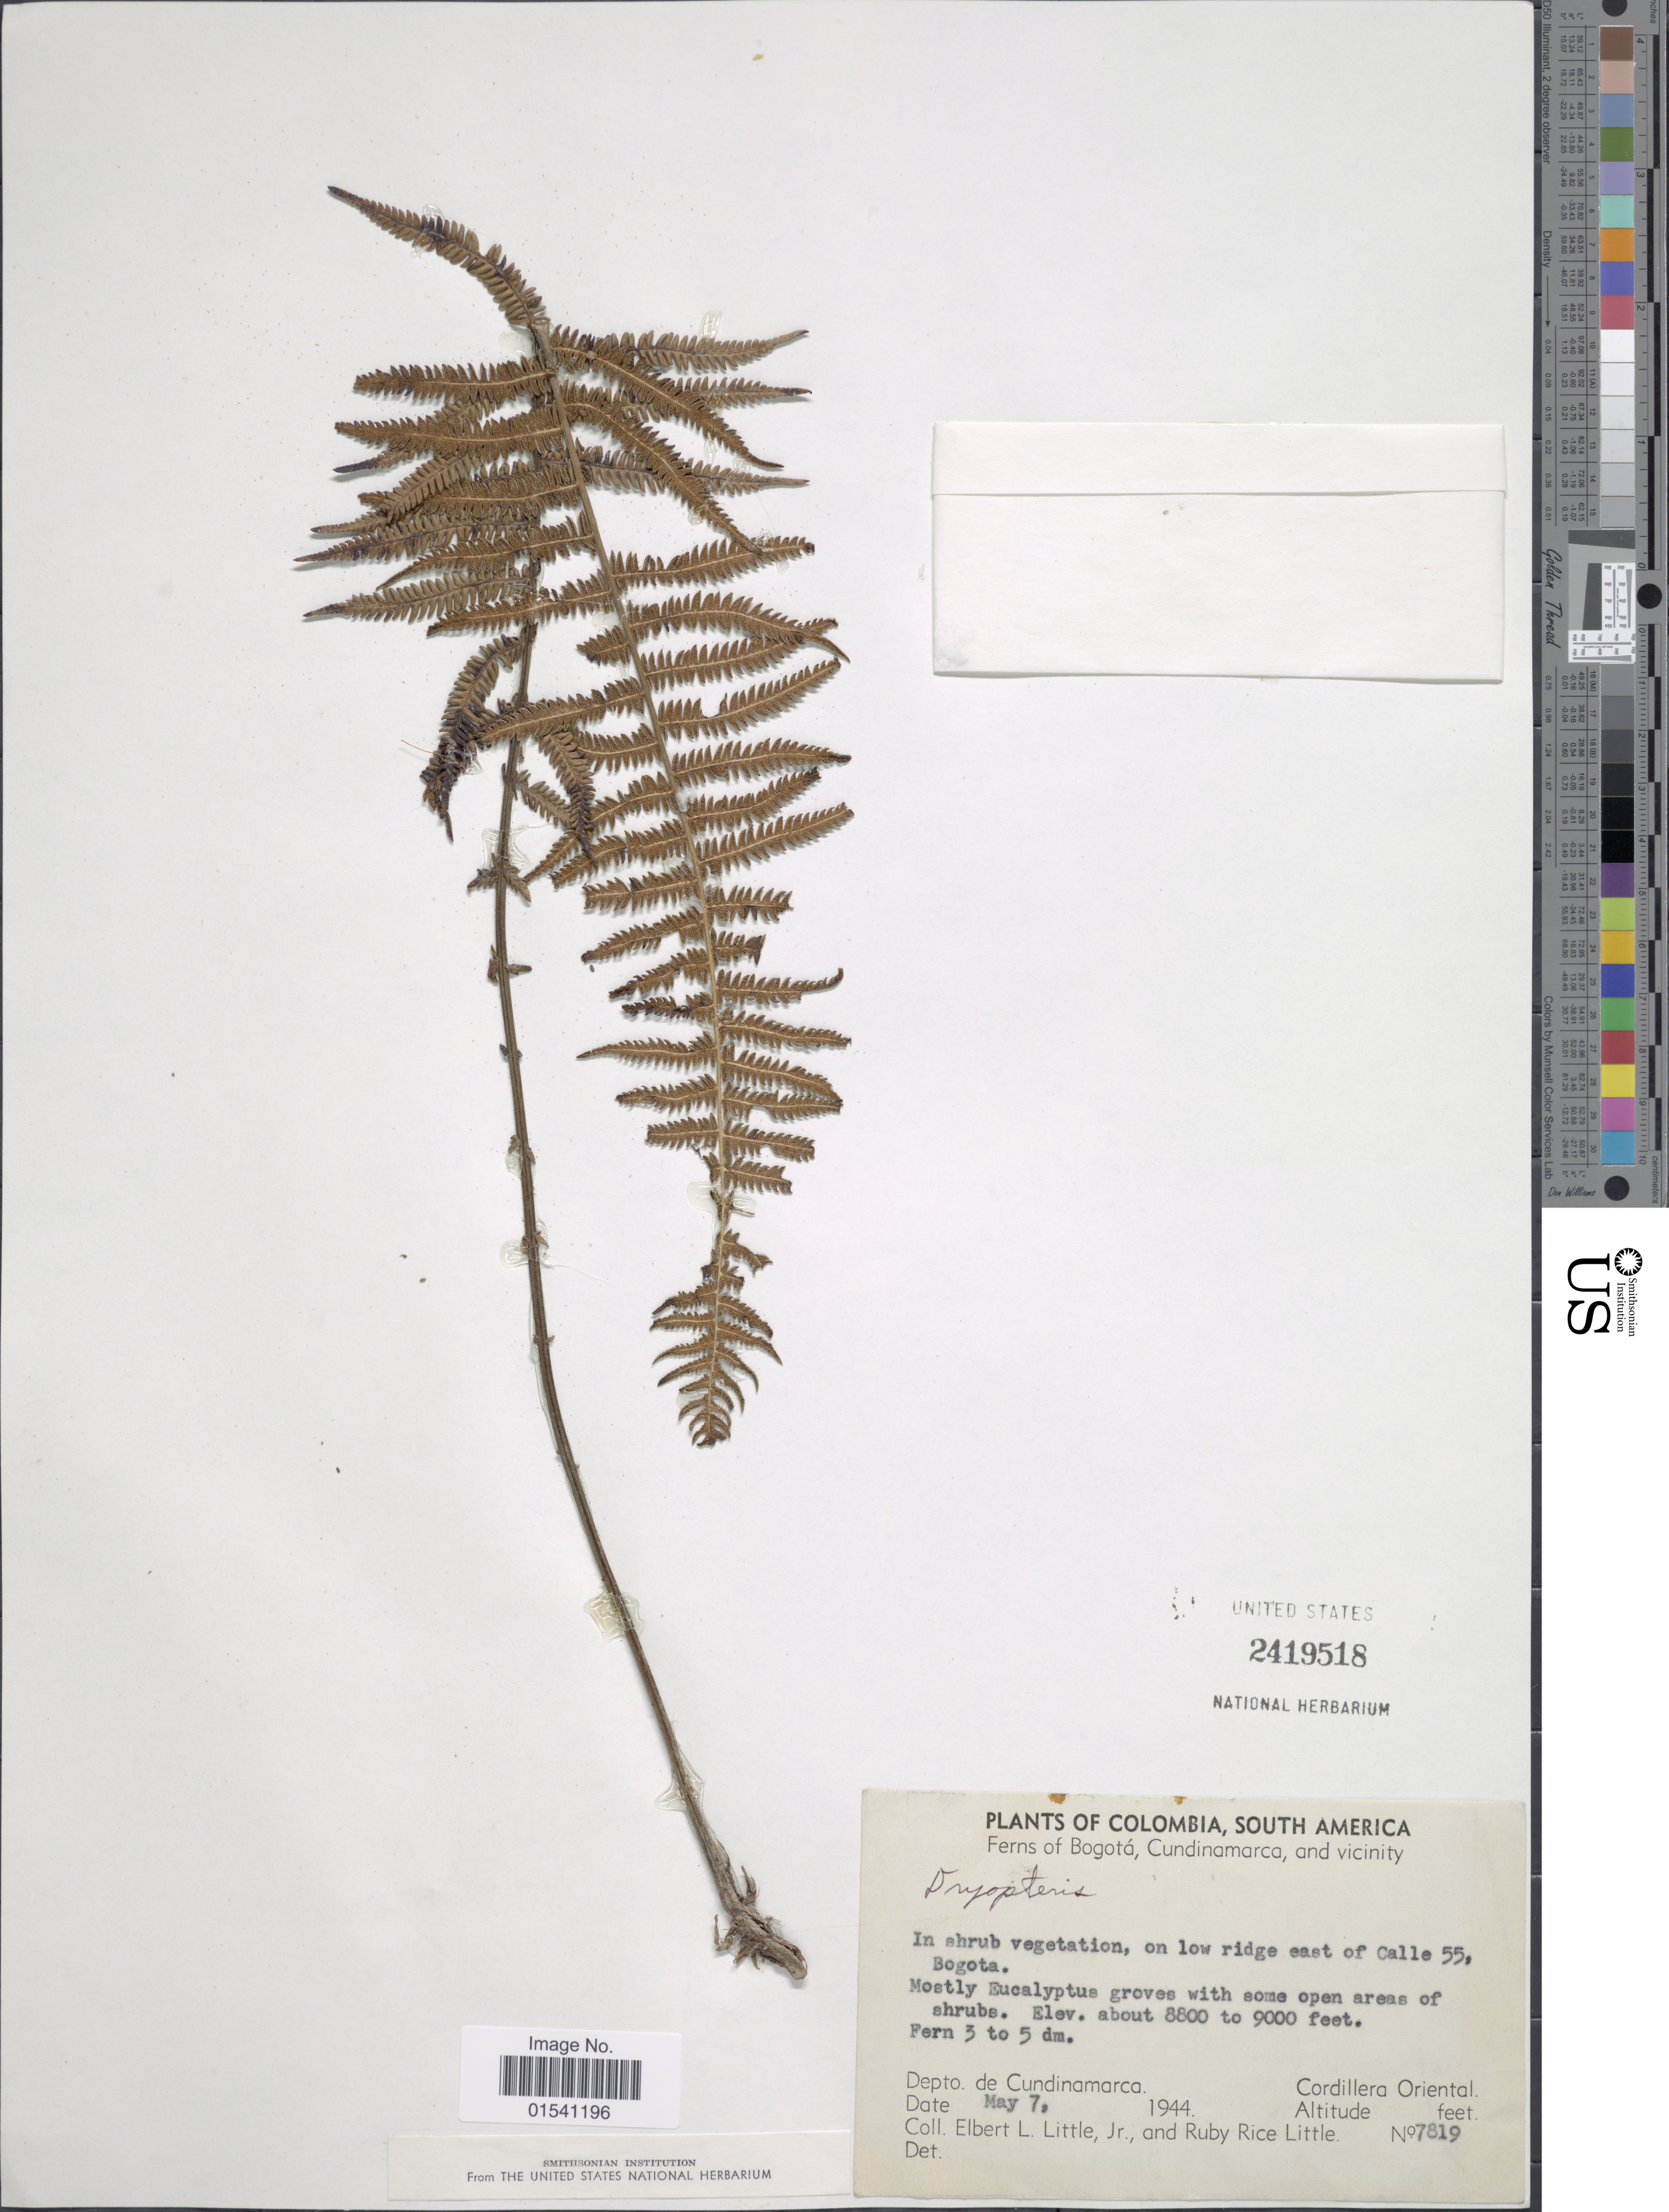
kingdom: Plantae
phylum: Tracheophyta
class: Polypodiopsida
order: Polypodiales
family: Thelypteridaceae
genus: Amauropelta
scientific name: Amauropelta sp.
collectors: E. L. Little & R. R. Little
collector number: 7819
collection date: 1944-05-07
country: Colombia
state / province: Cundinamarca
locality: Ferns of Bogotá, and vicinity, In shrub vegetation, on low ridge east of Calle 55, Bogota. Depto de Cundinamarca, Cordillera Oriental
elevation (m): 2682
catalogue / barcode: US 2419518